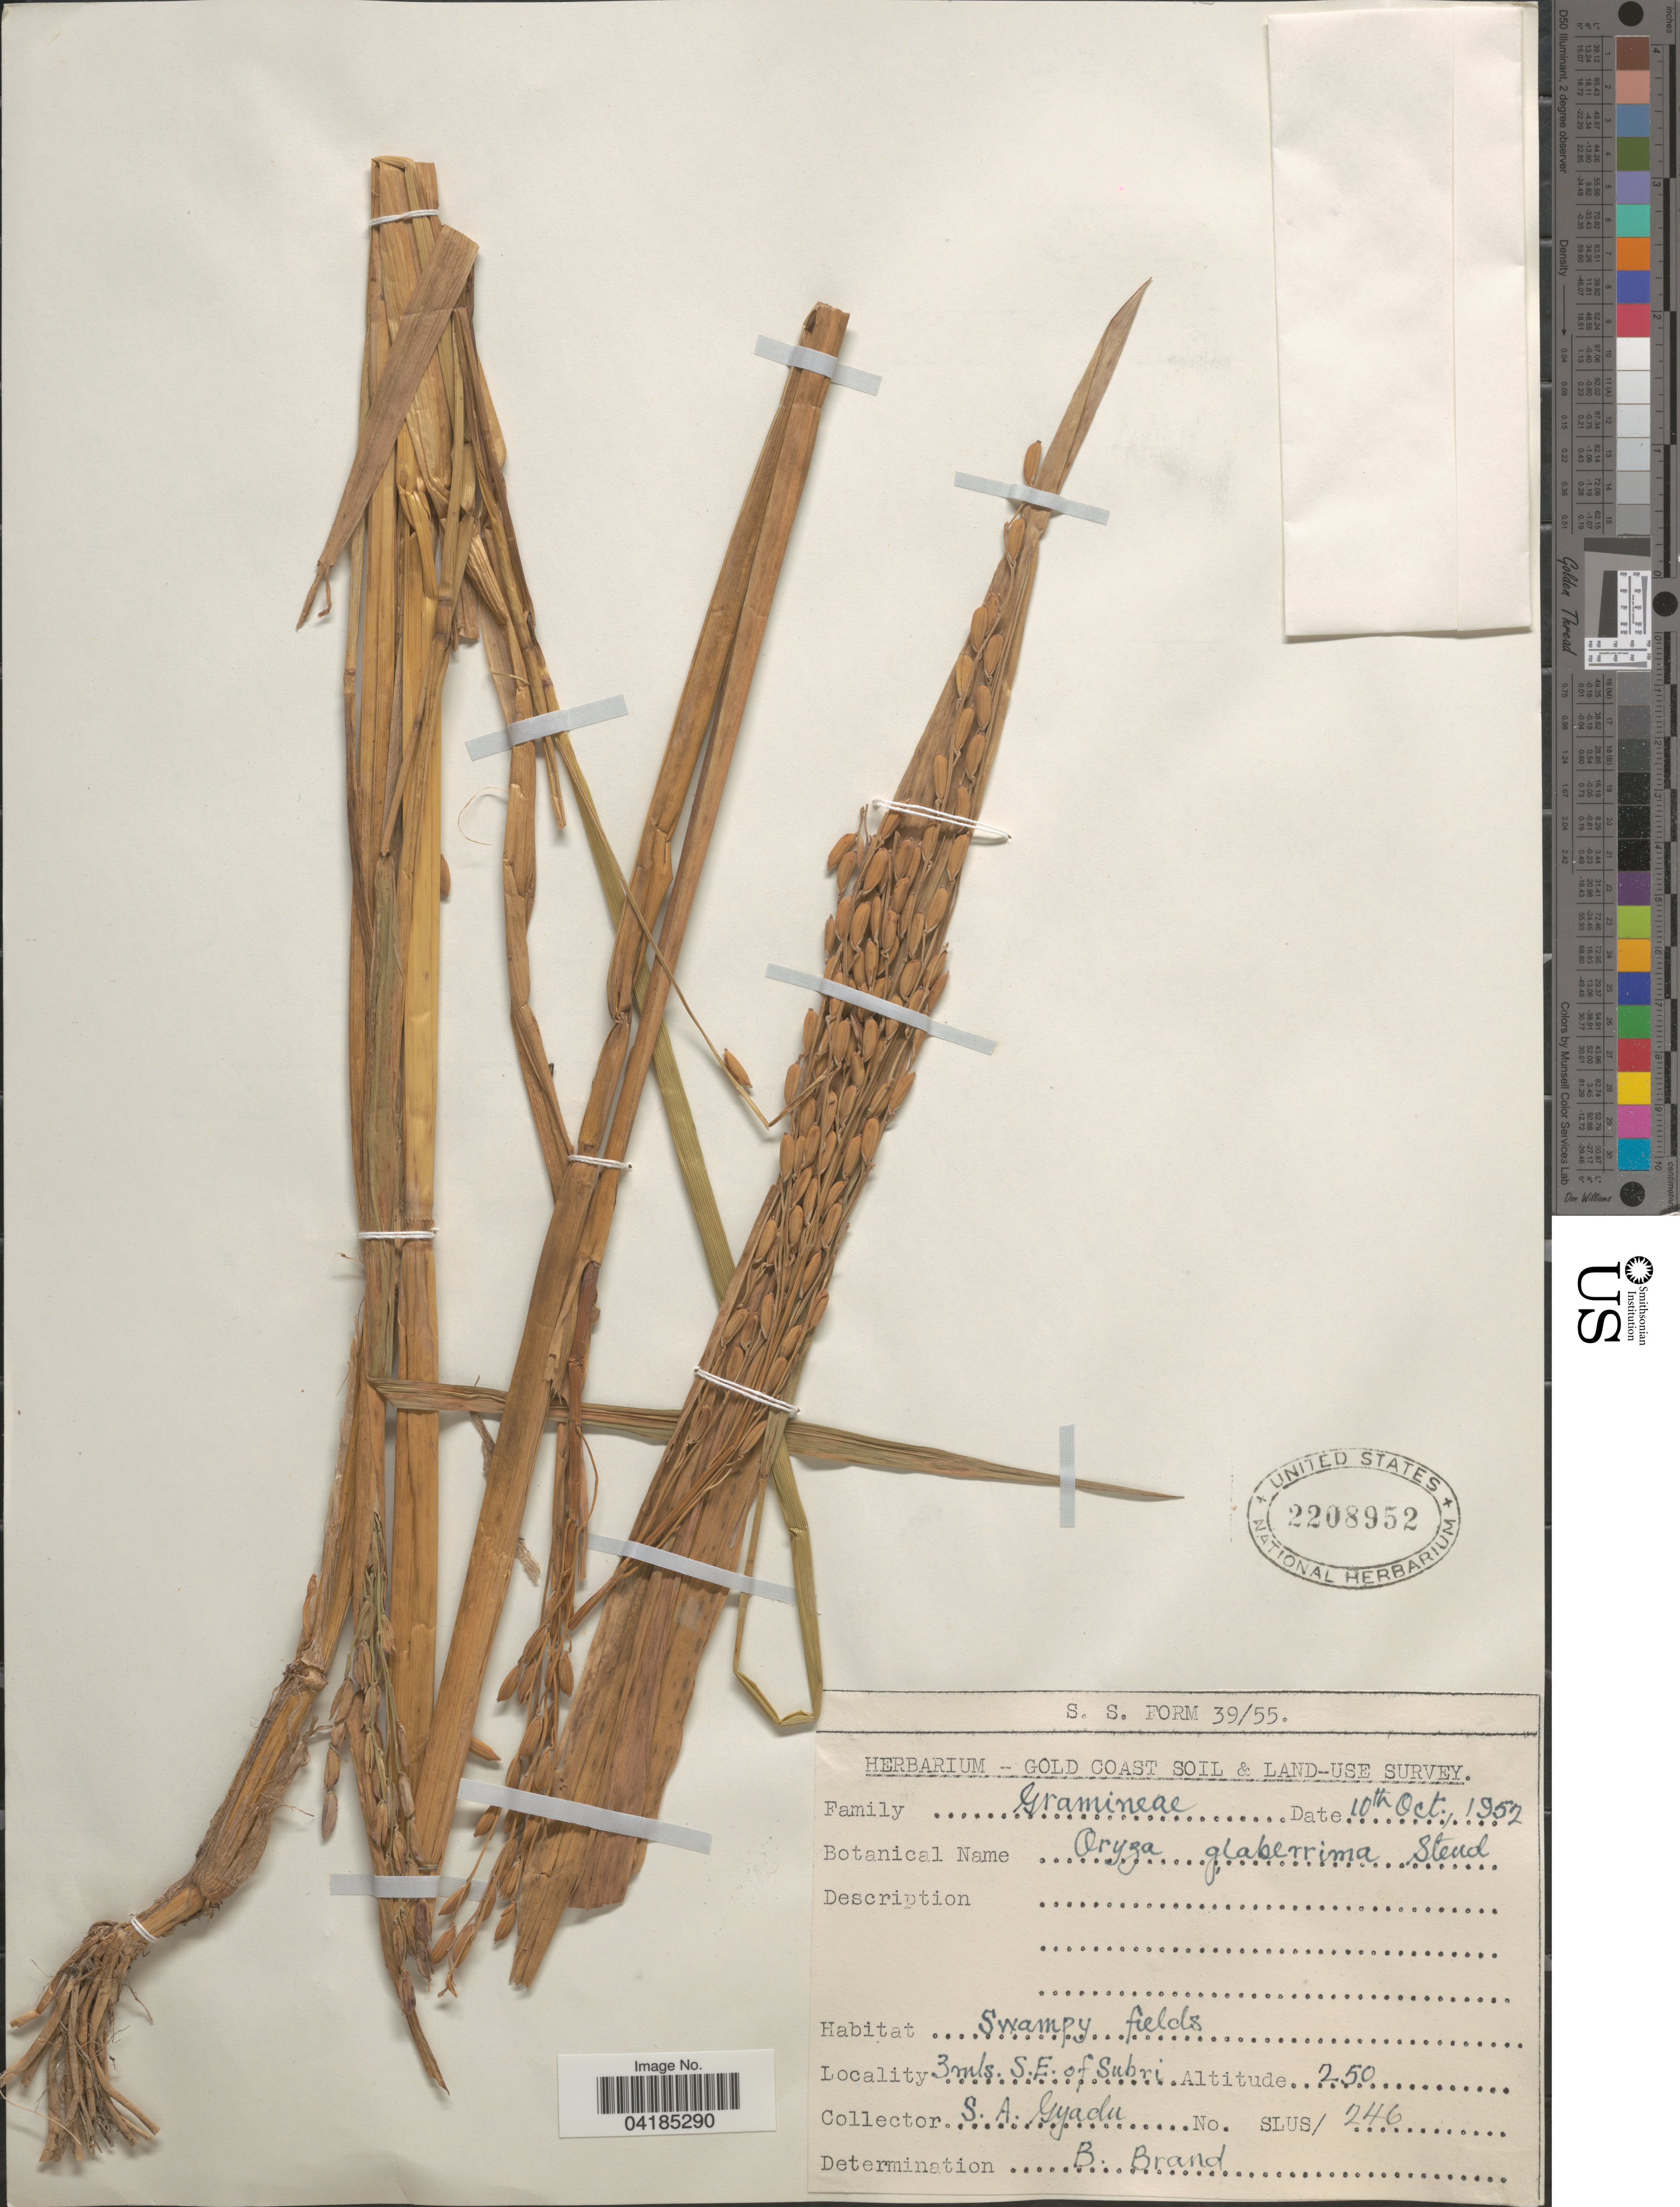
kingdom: Plantae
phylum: Tracheophyta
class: Liliopsida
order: Poales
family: Poaceae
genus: Oryza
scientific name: Oryza glaberrima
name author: Steud.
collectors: S. Gyadu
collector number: SLUS/246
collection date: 1952-10-10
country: Ghana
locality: Gold Coast Soil & Land-Use Survey. 3 mls. S.E. of Subri.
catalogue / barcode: US 2208952